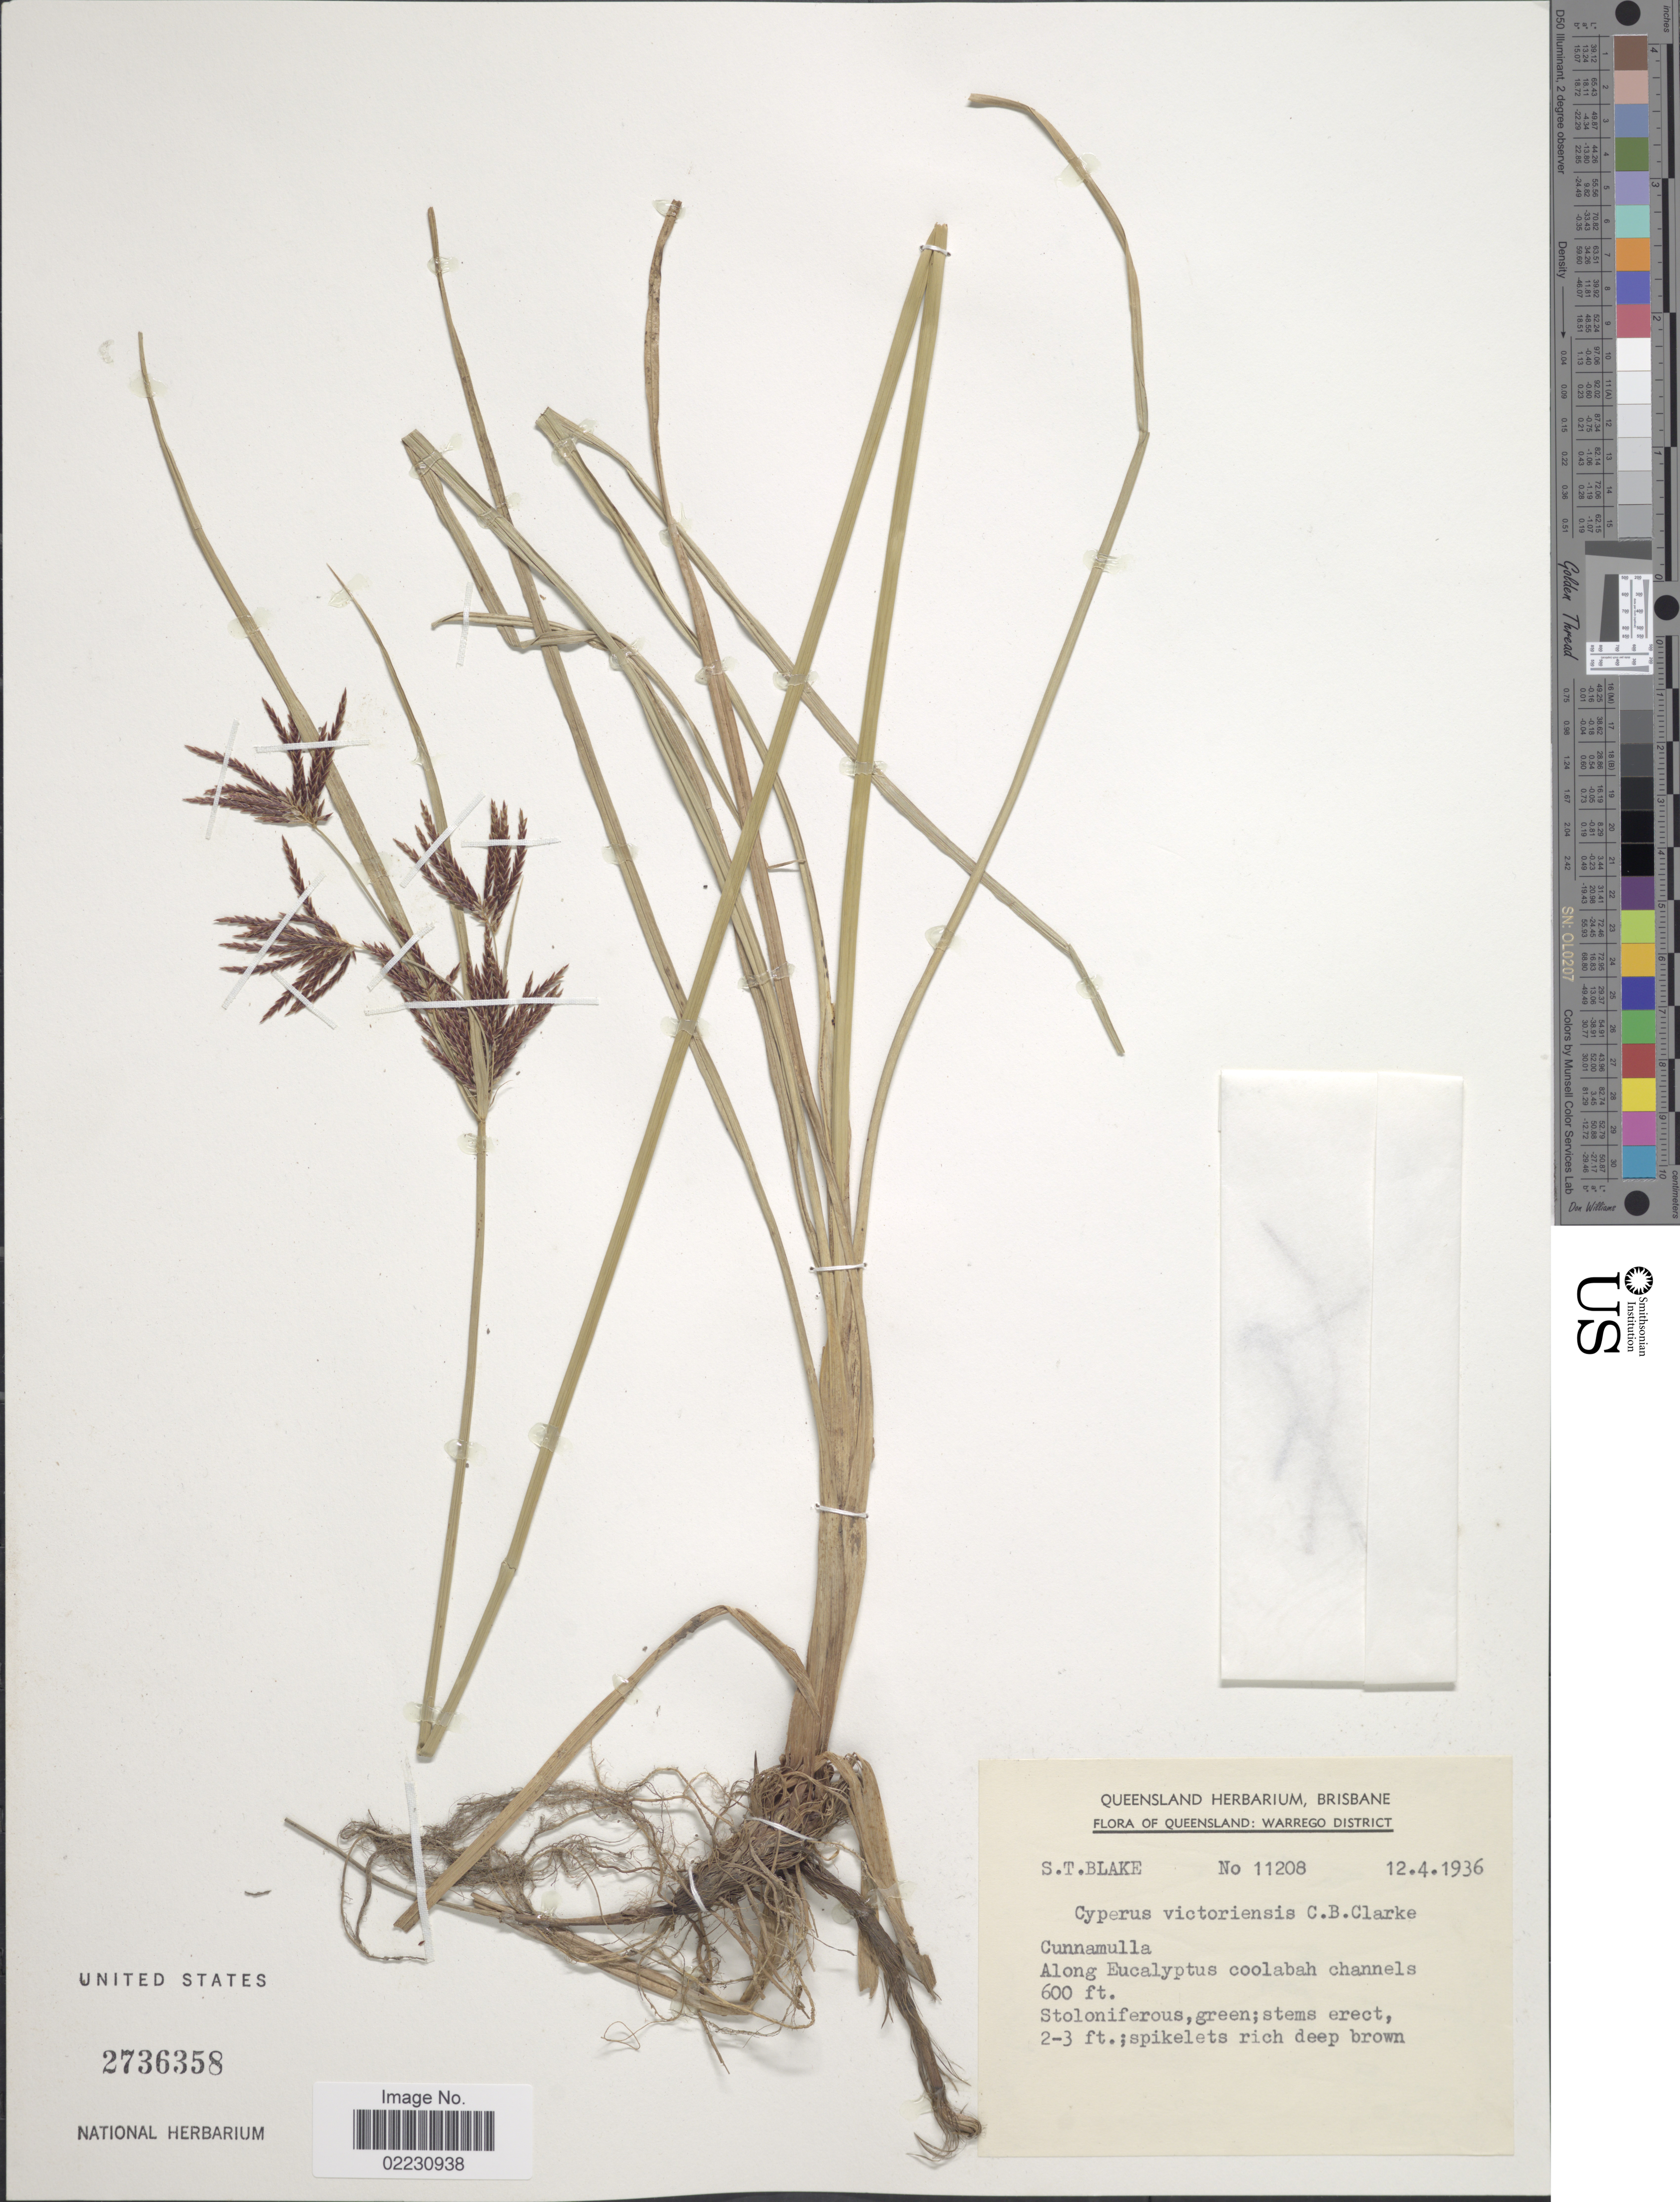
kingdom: Plantae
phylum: Tracheophyta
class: Liliopsida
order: Poales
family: Cyperaceae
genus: Cyperus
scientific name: Cyperus victoriensis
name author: C.B. Clarke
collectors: S. T. Blake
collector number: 11208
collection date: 1936-04-12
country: Australia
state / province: Queensland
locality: Warrego District, Cunnamulla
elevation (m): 183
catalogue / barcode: US 2736358